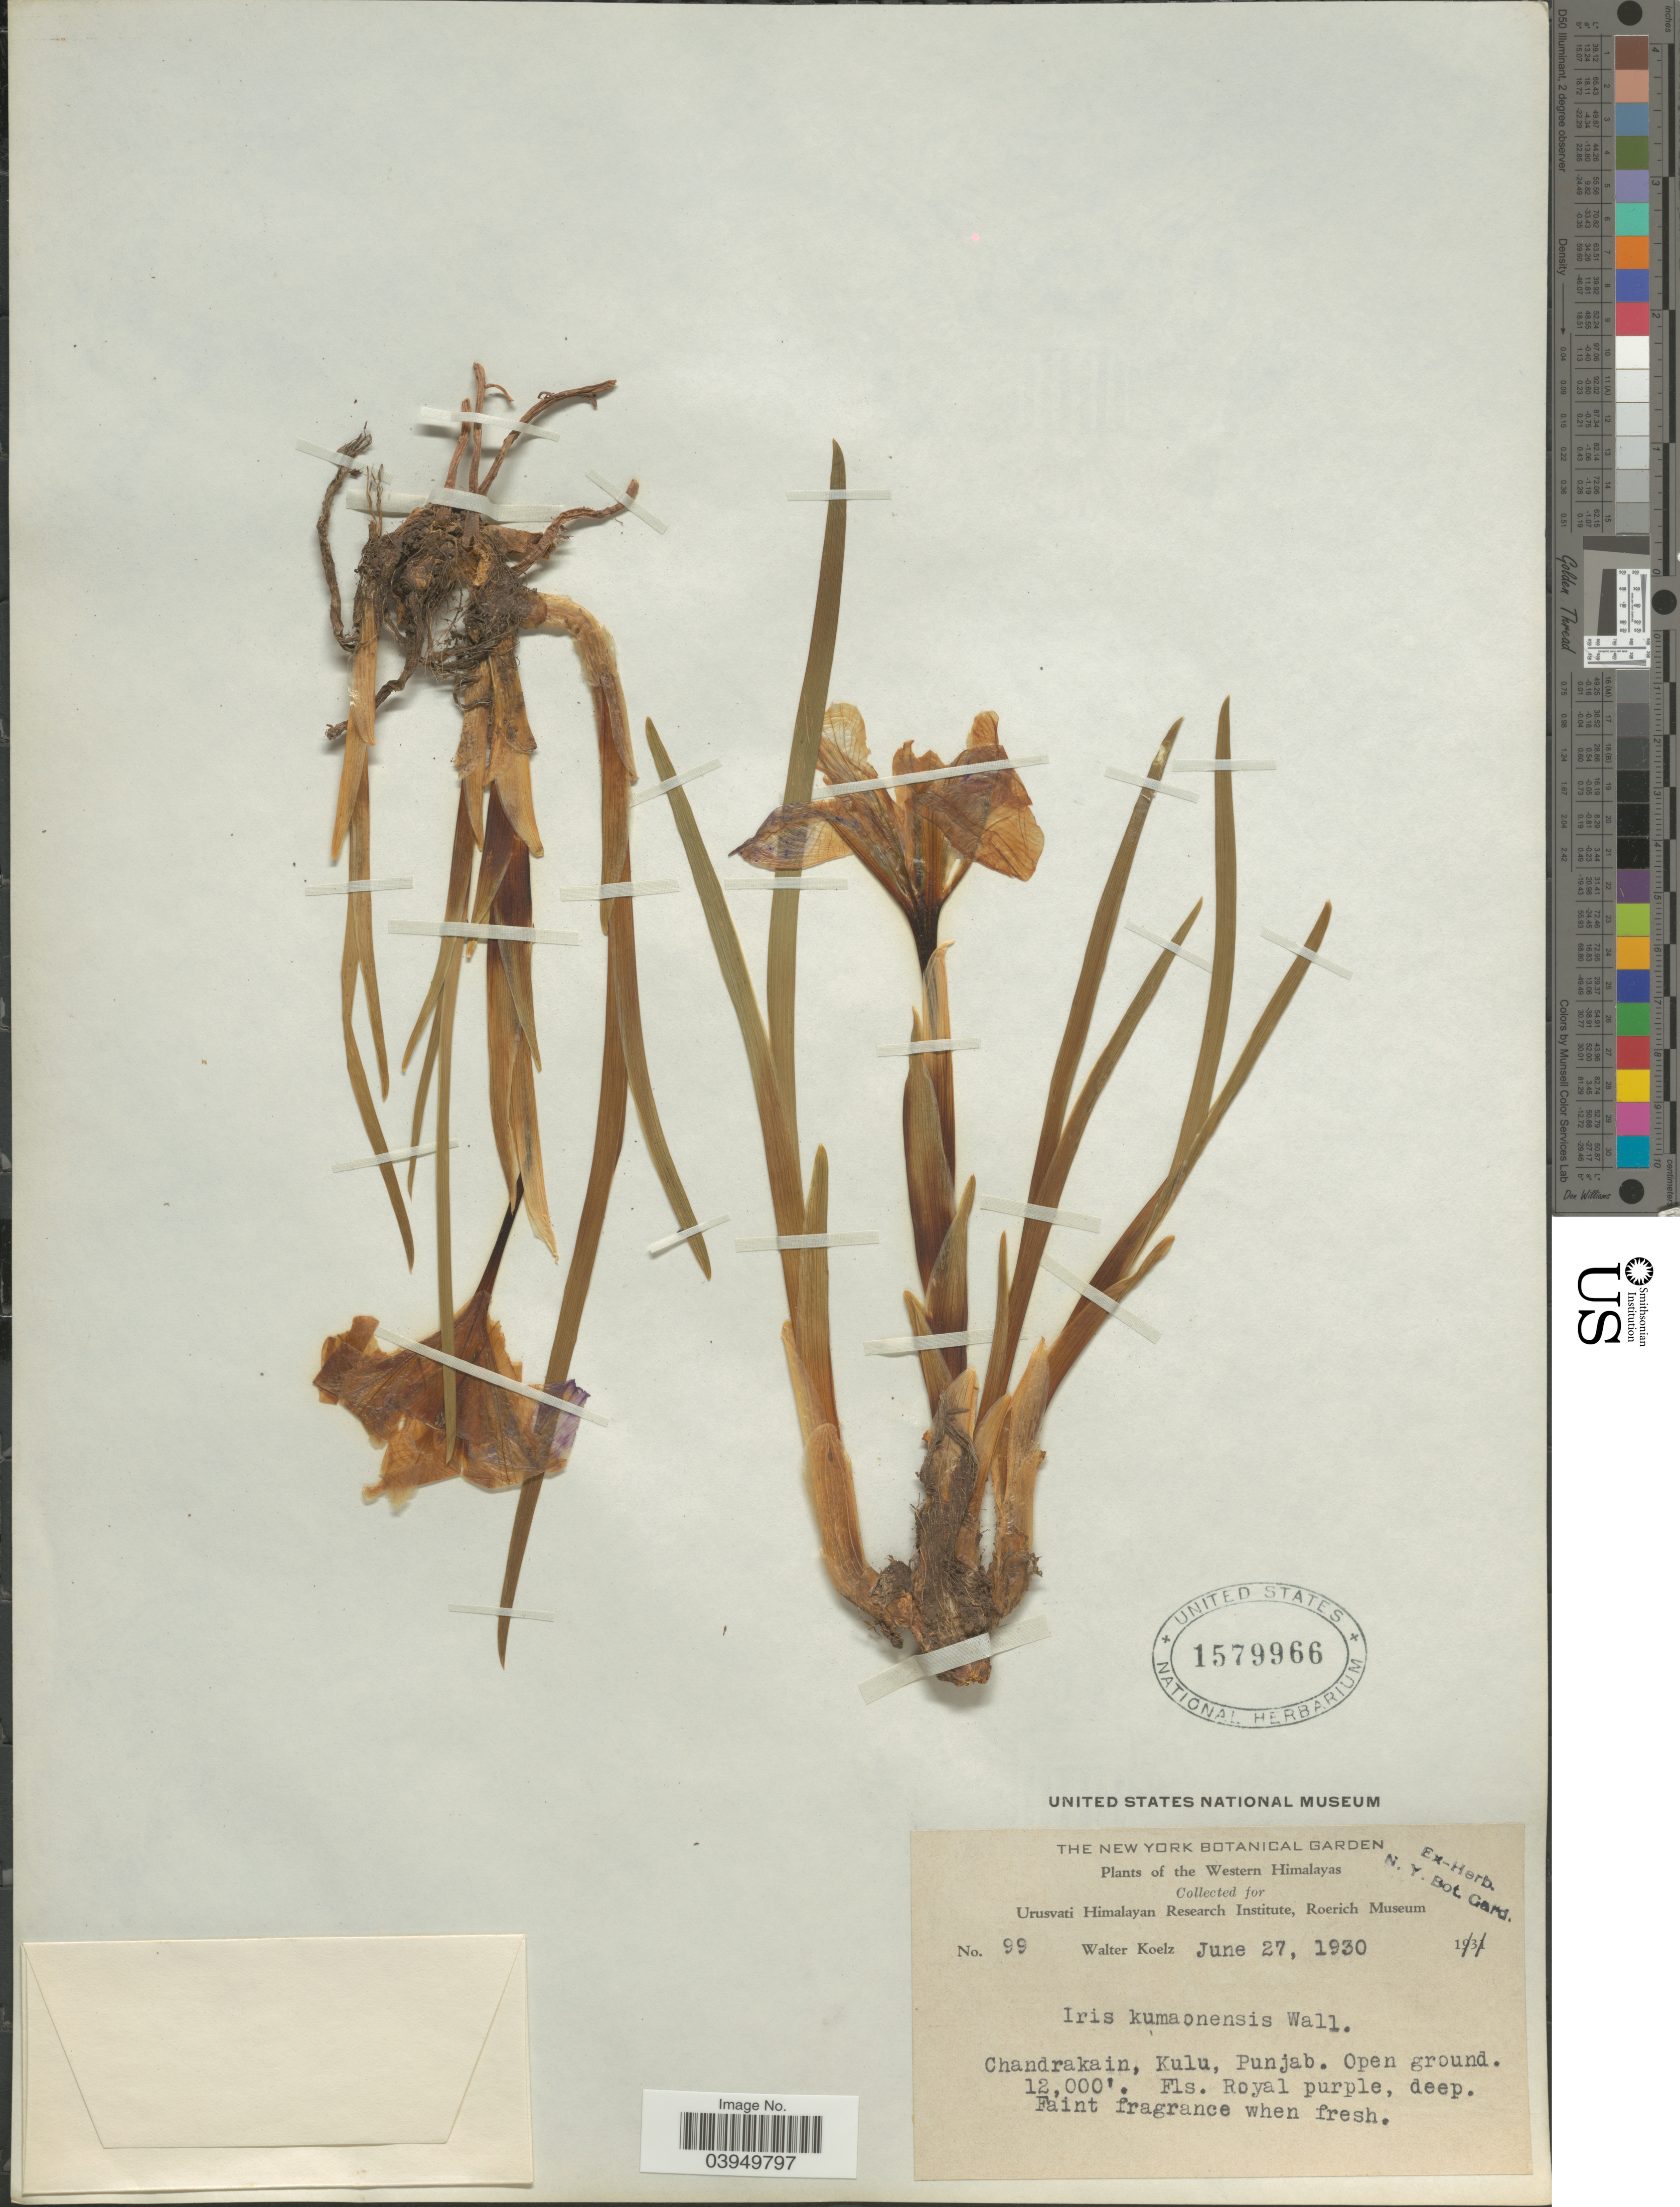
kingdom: Plantae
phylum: Tracheophyta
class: Liliopsida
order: Asparagales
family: Iridaceae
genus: Iris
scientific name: Iris kemaonensis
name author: Wall. ex D. Don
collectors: W. N. Koelz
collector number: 99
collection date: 1930-06-27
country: India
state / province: Punjab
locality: The Western Himalayas. Chandrakain, Kulu.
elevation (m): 3658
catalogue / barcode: US 1579966